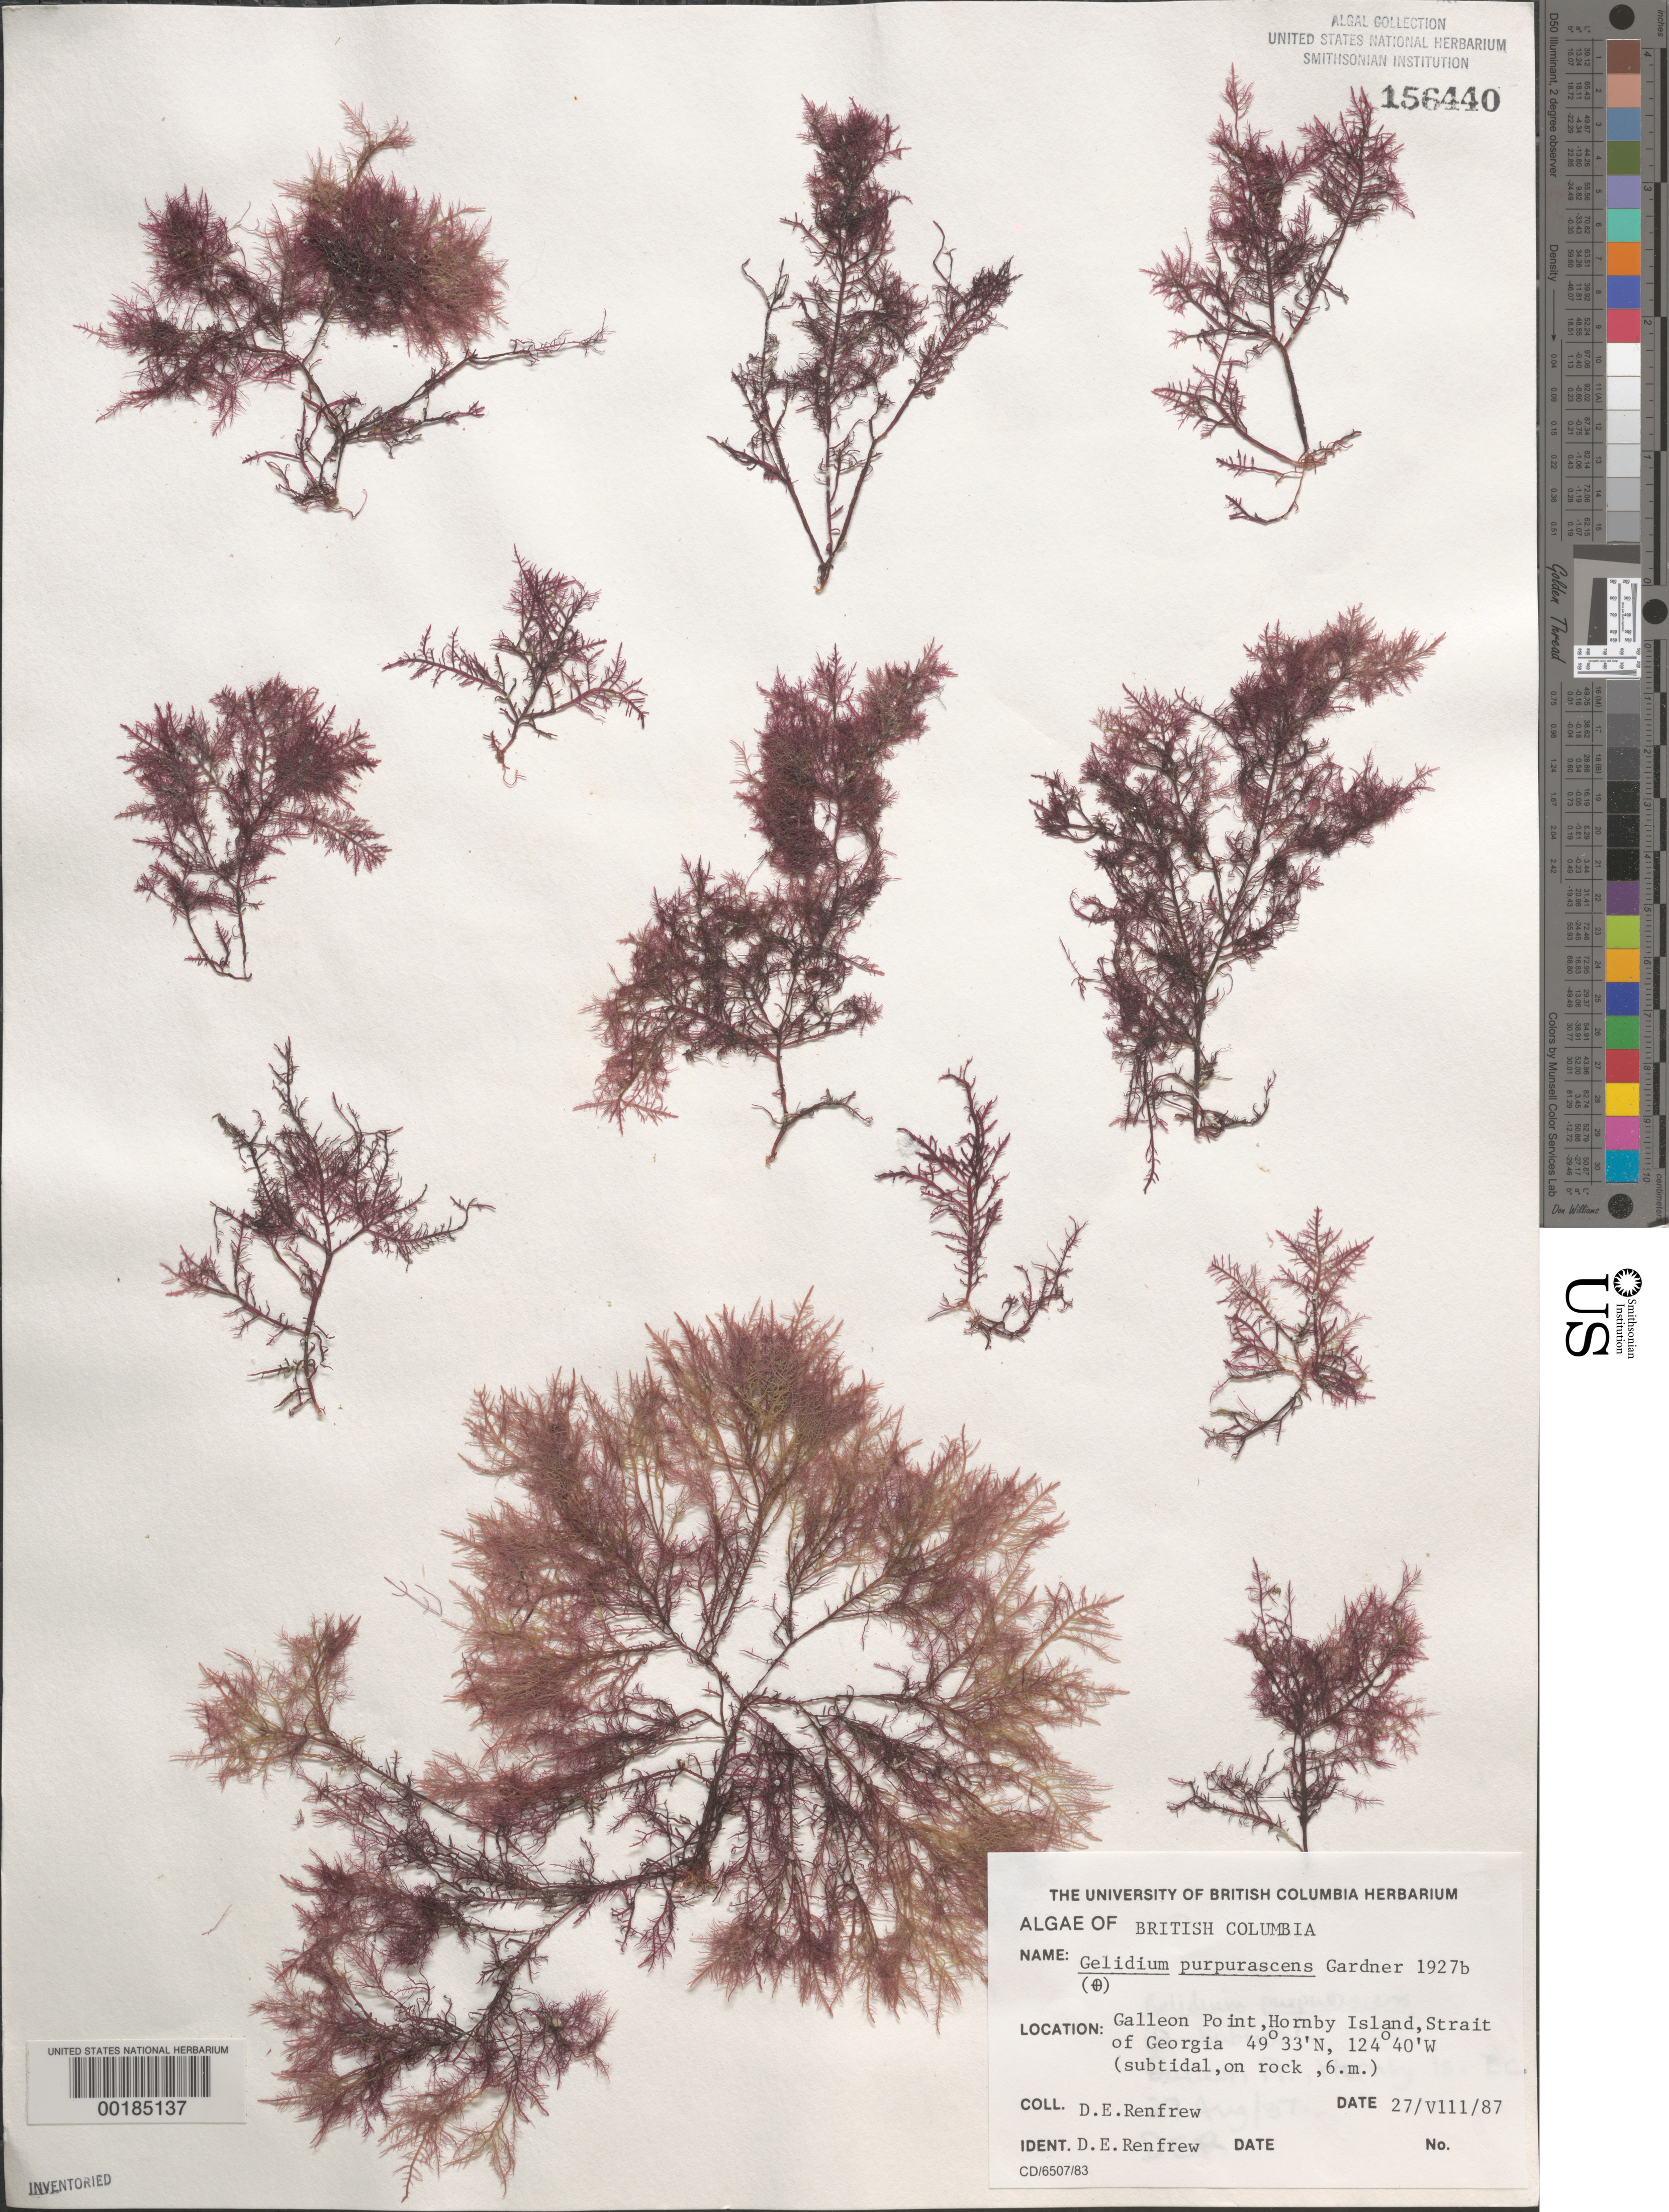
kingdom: Plantae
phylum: Rhodophyta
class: Florideophyceae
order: Gelidiales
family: Gelidiaceae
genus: Gelidium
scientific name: Gelidium purpurascens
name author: N.L. Gardner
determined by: Renfrew, D. E.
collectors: D. Renfrew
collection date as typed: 27 Aug 1987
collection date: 1987-08-27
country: Canada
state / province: British Columbia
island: Hornby Island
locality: Galleon Point, Strait of Georgia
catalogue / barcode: US 156440